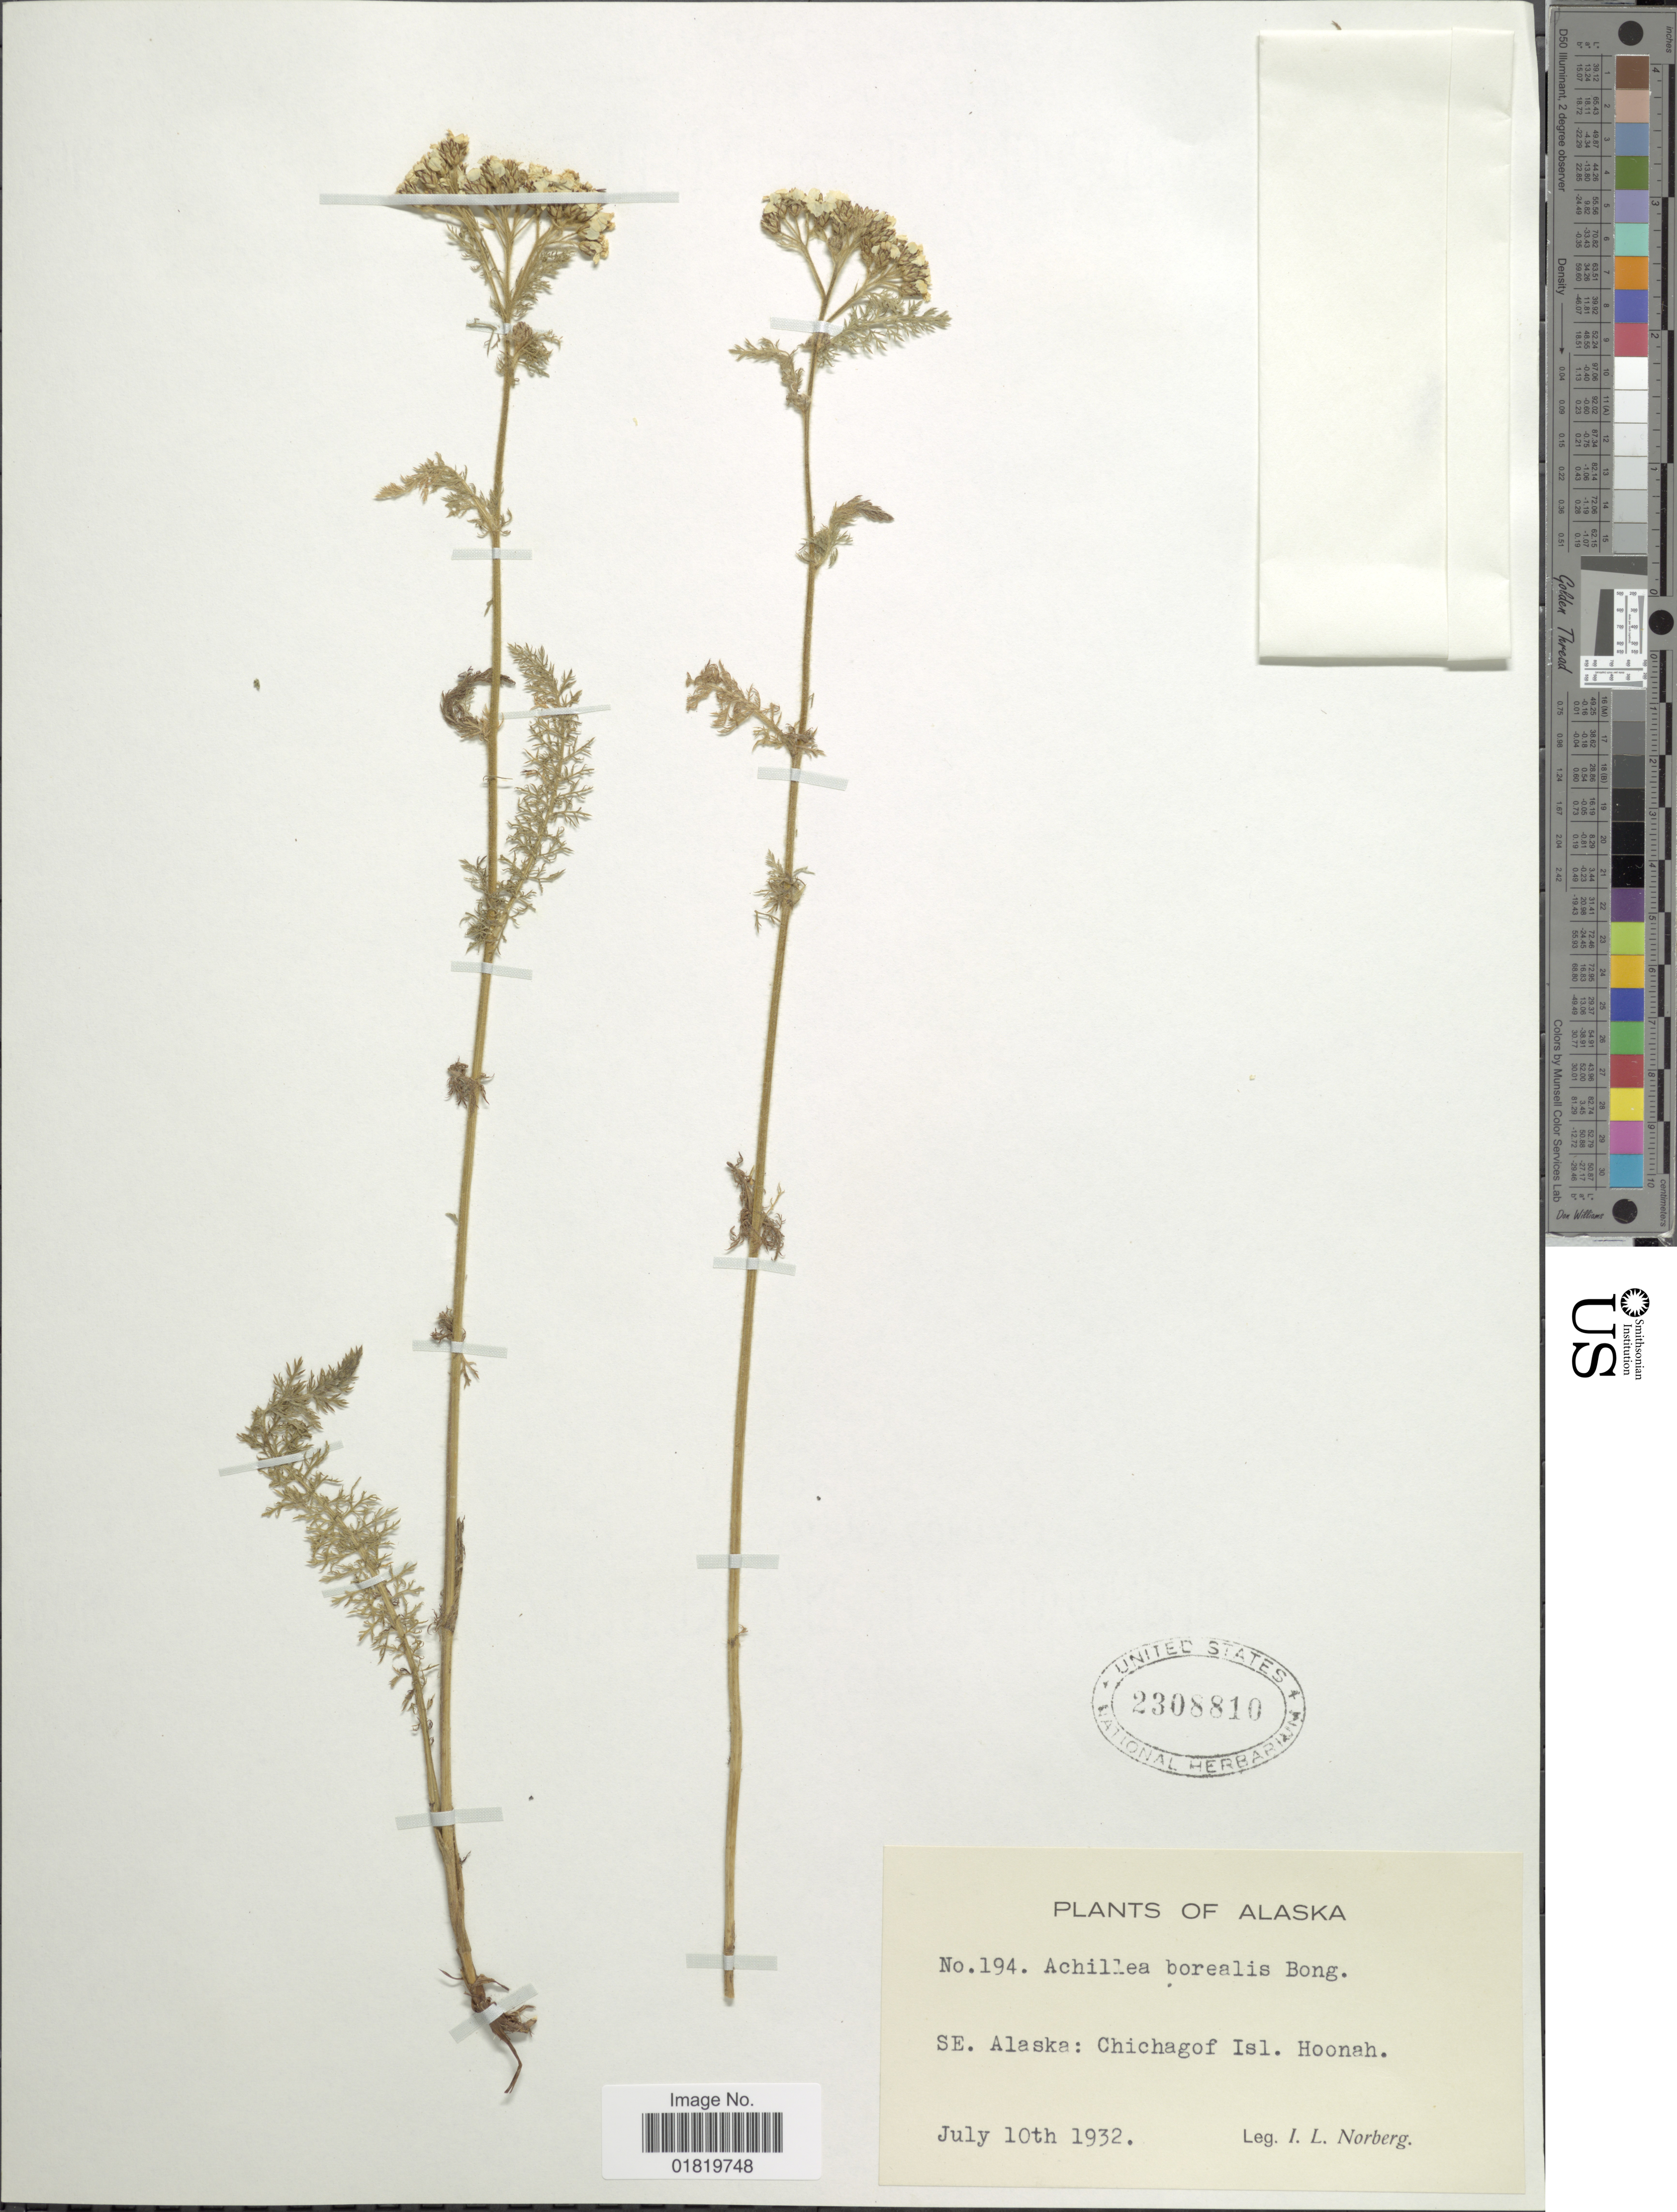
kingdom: Plantae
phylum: Tracheophyta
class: Magnoliopsida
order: Asterales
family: Asteraceae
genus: Achillea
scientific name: Achillea borealis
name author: Bong.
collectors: I. Norberg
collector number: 194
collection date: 1932-07-10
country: United States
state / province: Alaska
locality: SE. Alaska: Chichagof Isl. Hoonah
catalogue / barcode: US 2308810